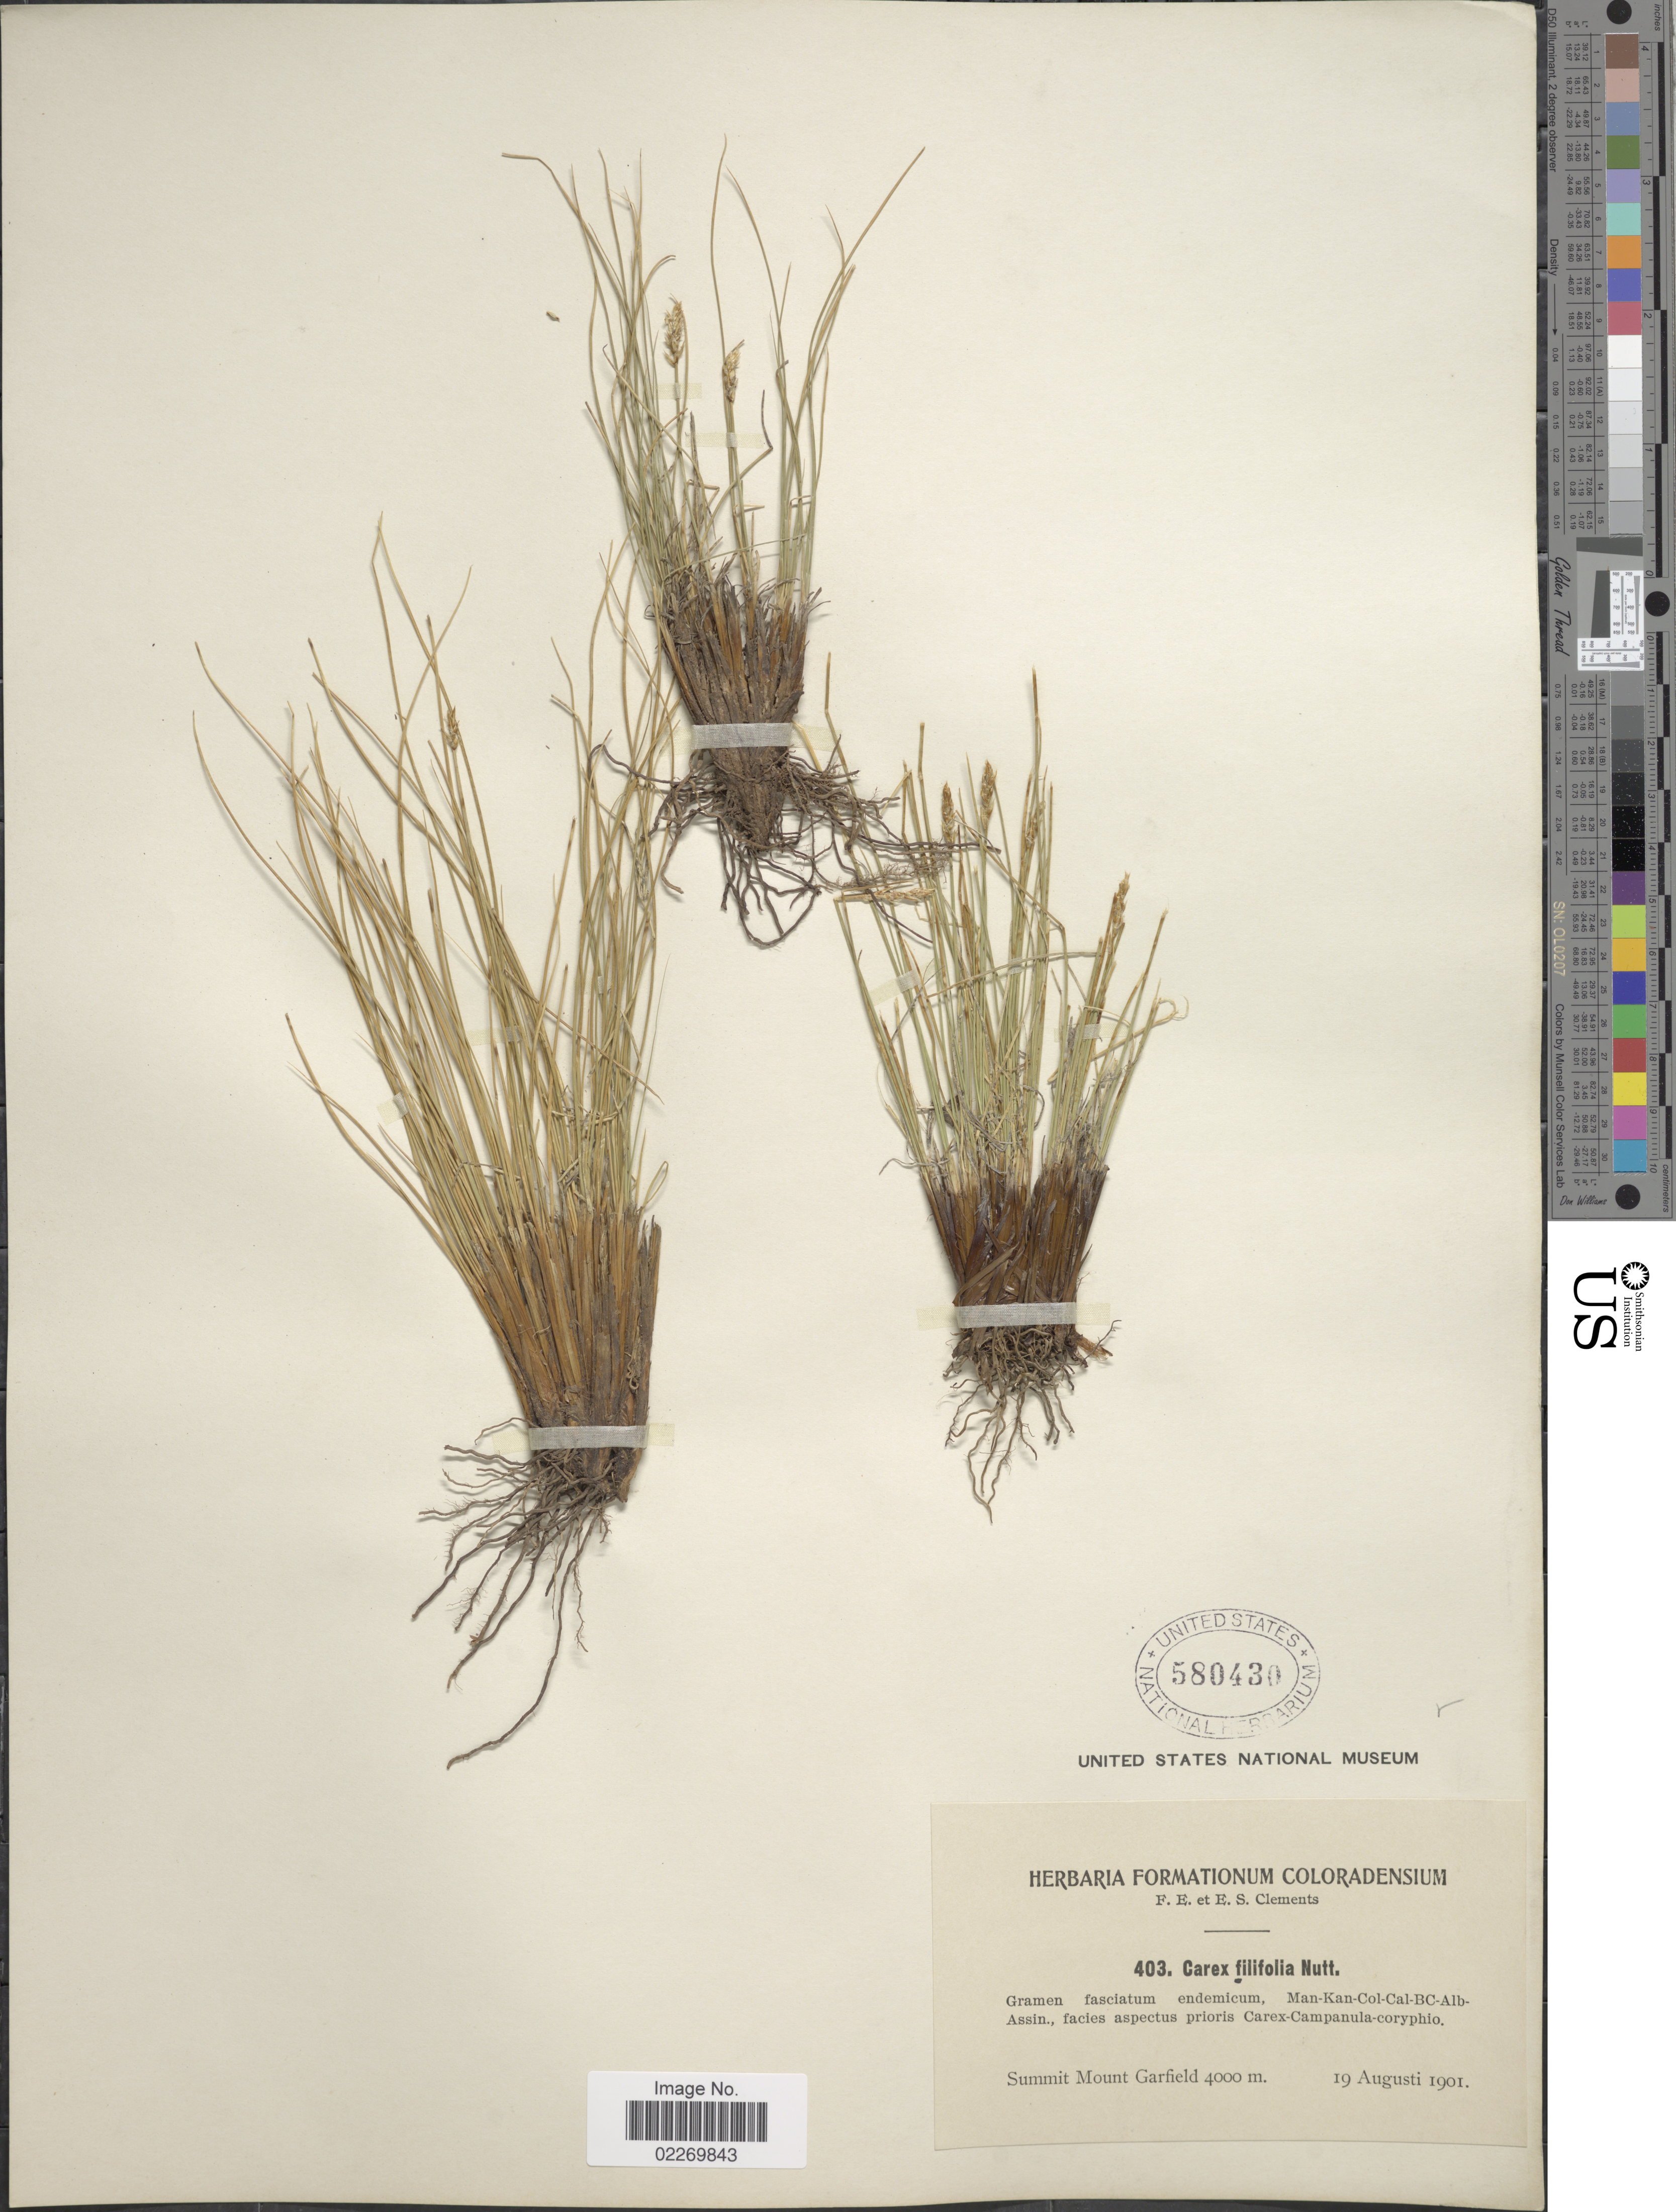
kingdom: Plantae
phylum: Tracheophyta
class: Liliopsida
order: Poales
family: Cyperaceae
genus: Carex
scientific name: Carex elynoides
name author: Holm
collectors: F. E. Clements & E. S. Clements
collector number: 403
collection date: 1901-08-19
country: United States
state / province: New Hampshire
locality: Gramen fasciatum endemicum, Man-Kan-Col-Cal-BC-Alb-Assin. Summit Mount Garfield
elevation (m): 4000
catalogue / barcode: US 580430